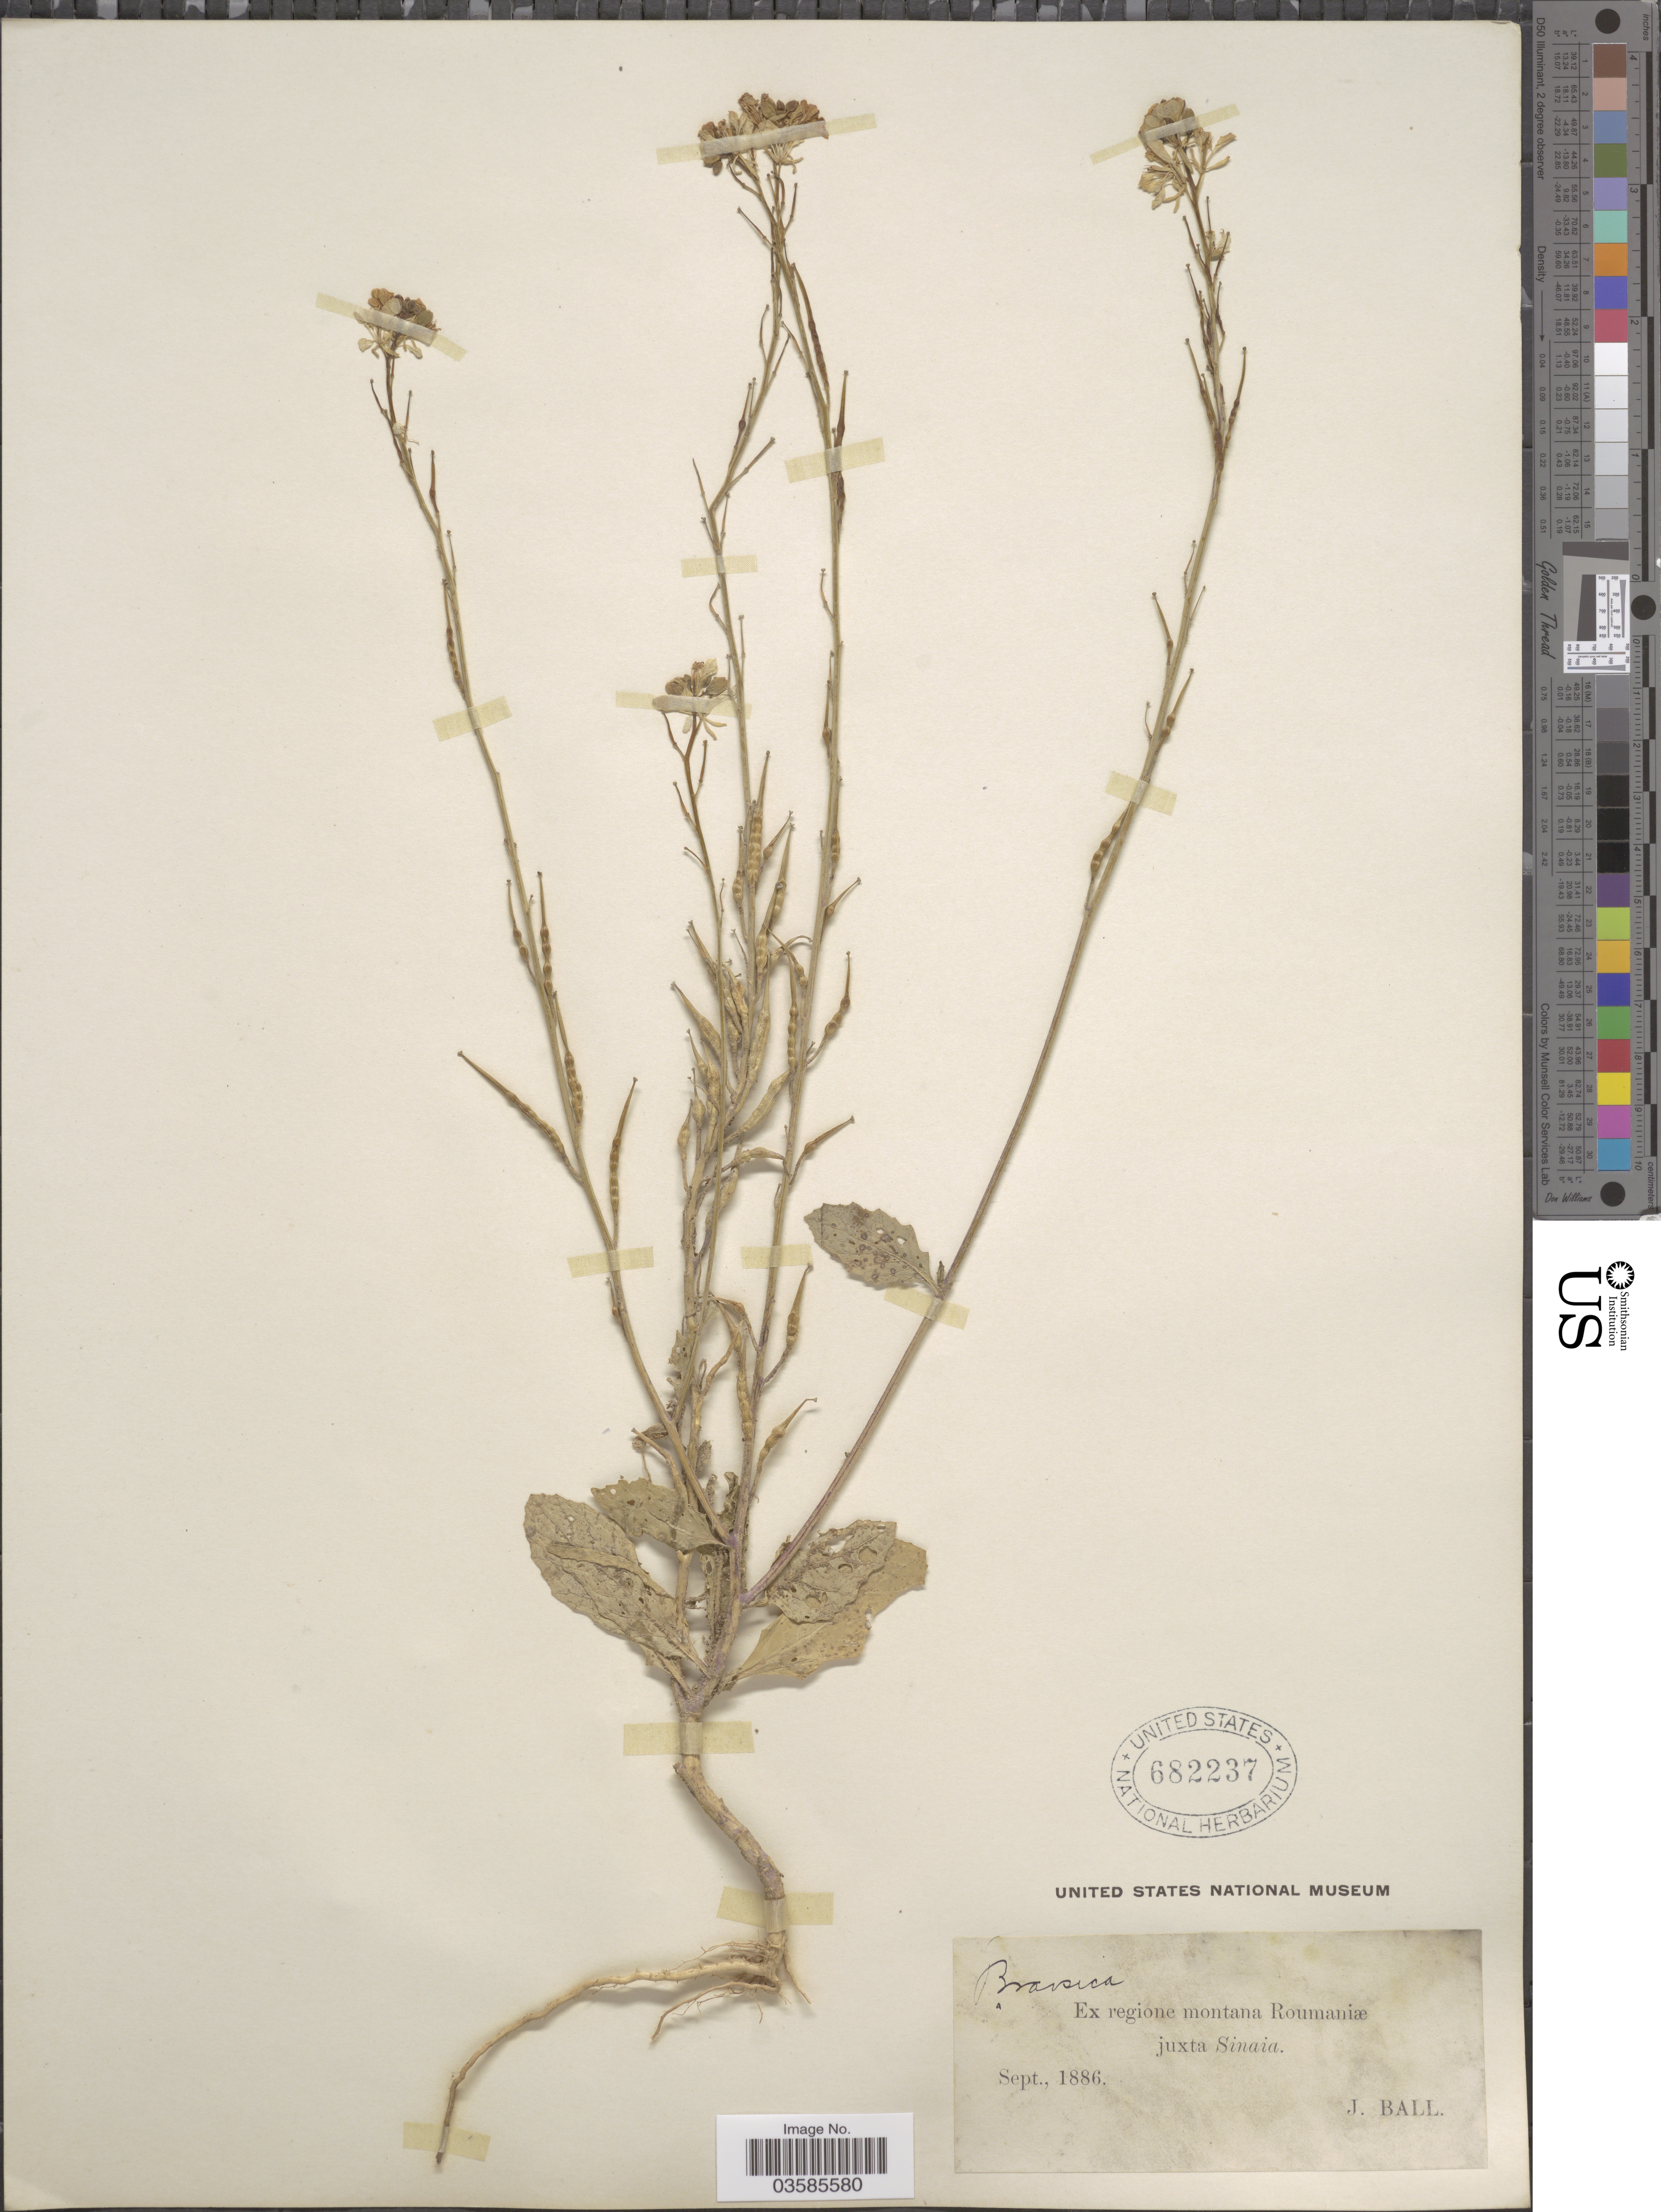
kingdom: Plantae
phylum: Tracheophyta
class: Magnoliopsida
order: Brassicales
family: Brassicaceae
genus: Brassica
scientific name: Brassica sp.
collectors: J. Ball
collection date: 1886-09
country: Romania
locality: Ex regione montana Roumaniæ juxta Sinaia.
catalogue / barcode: US 682237